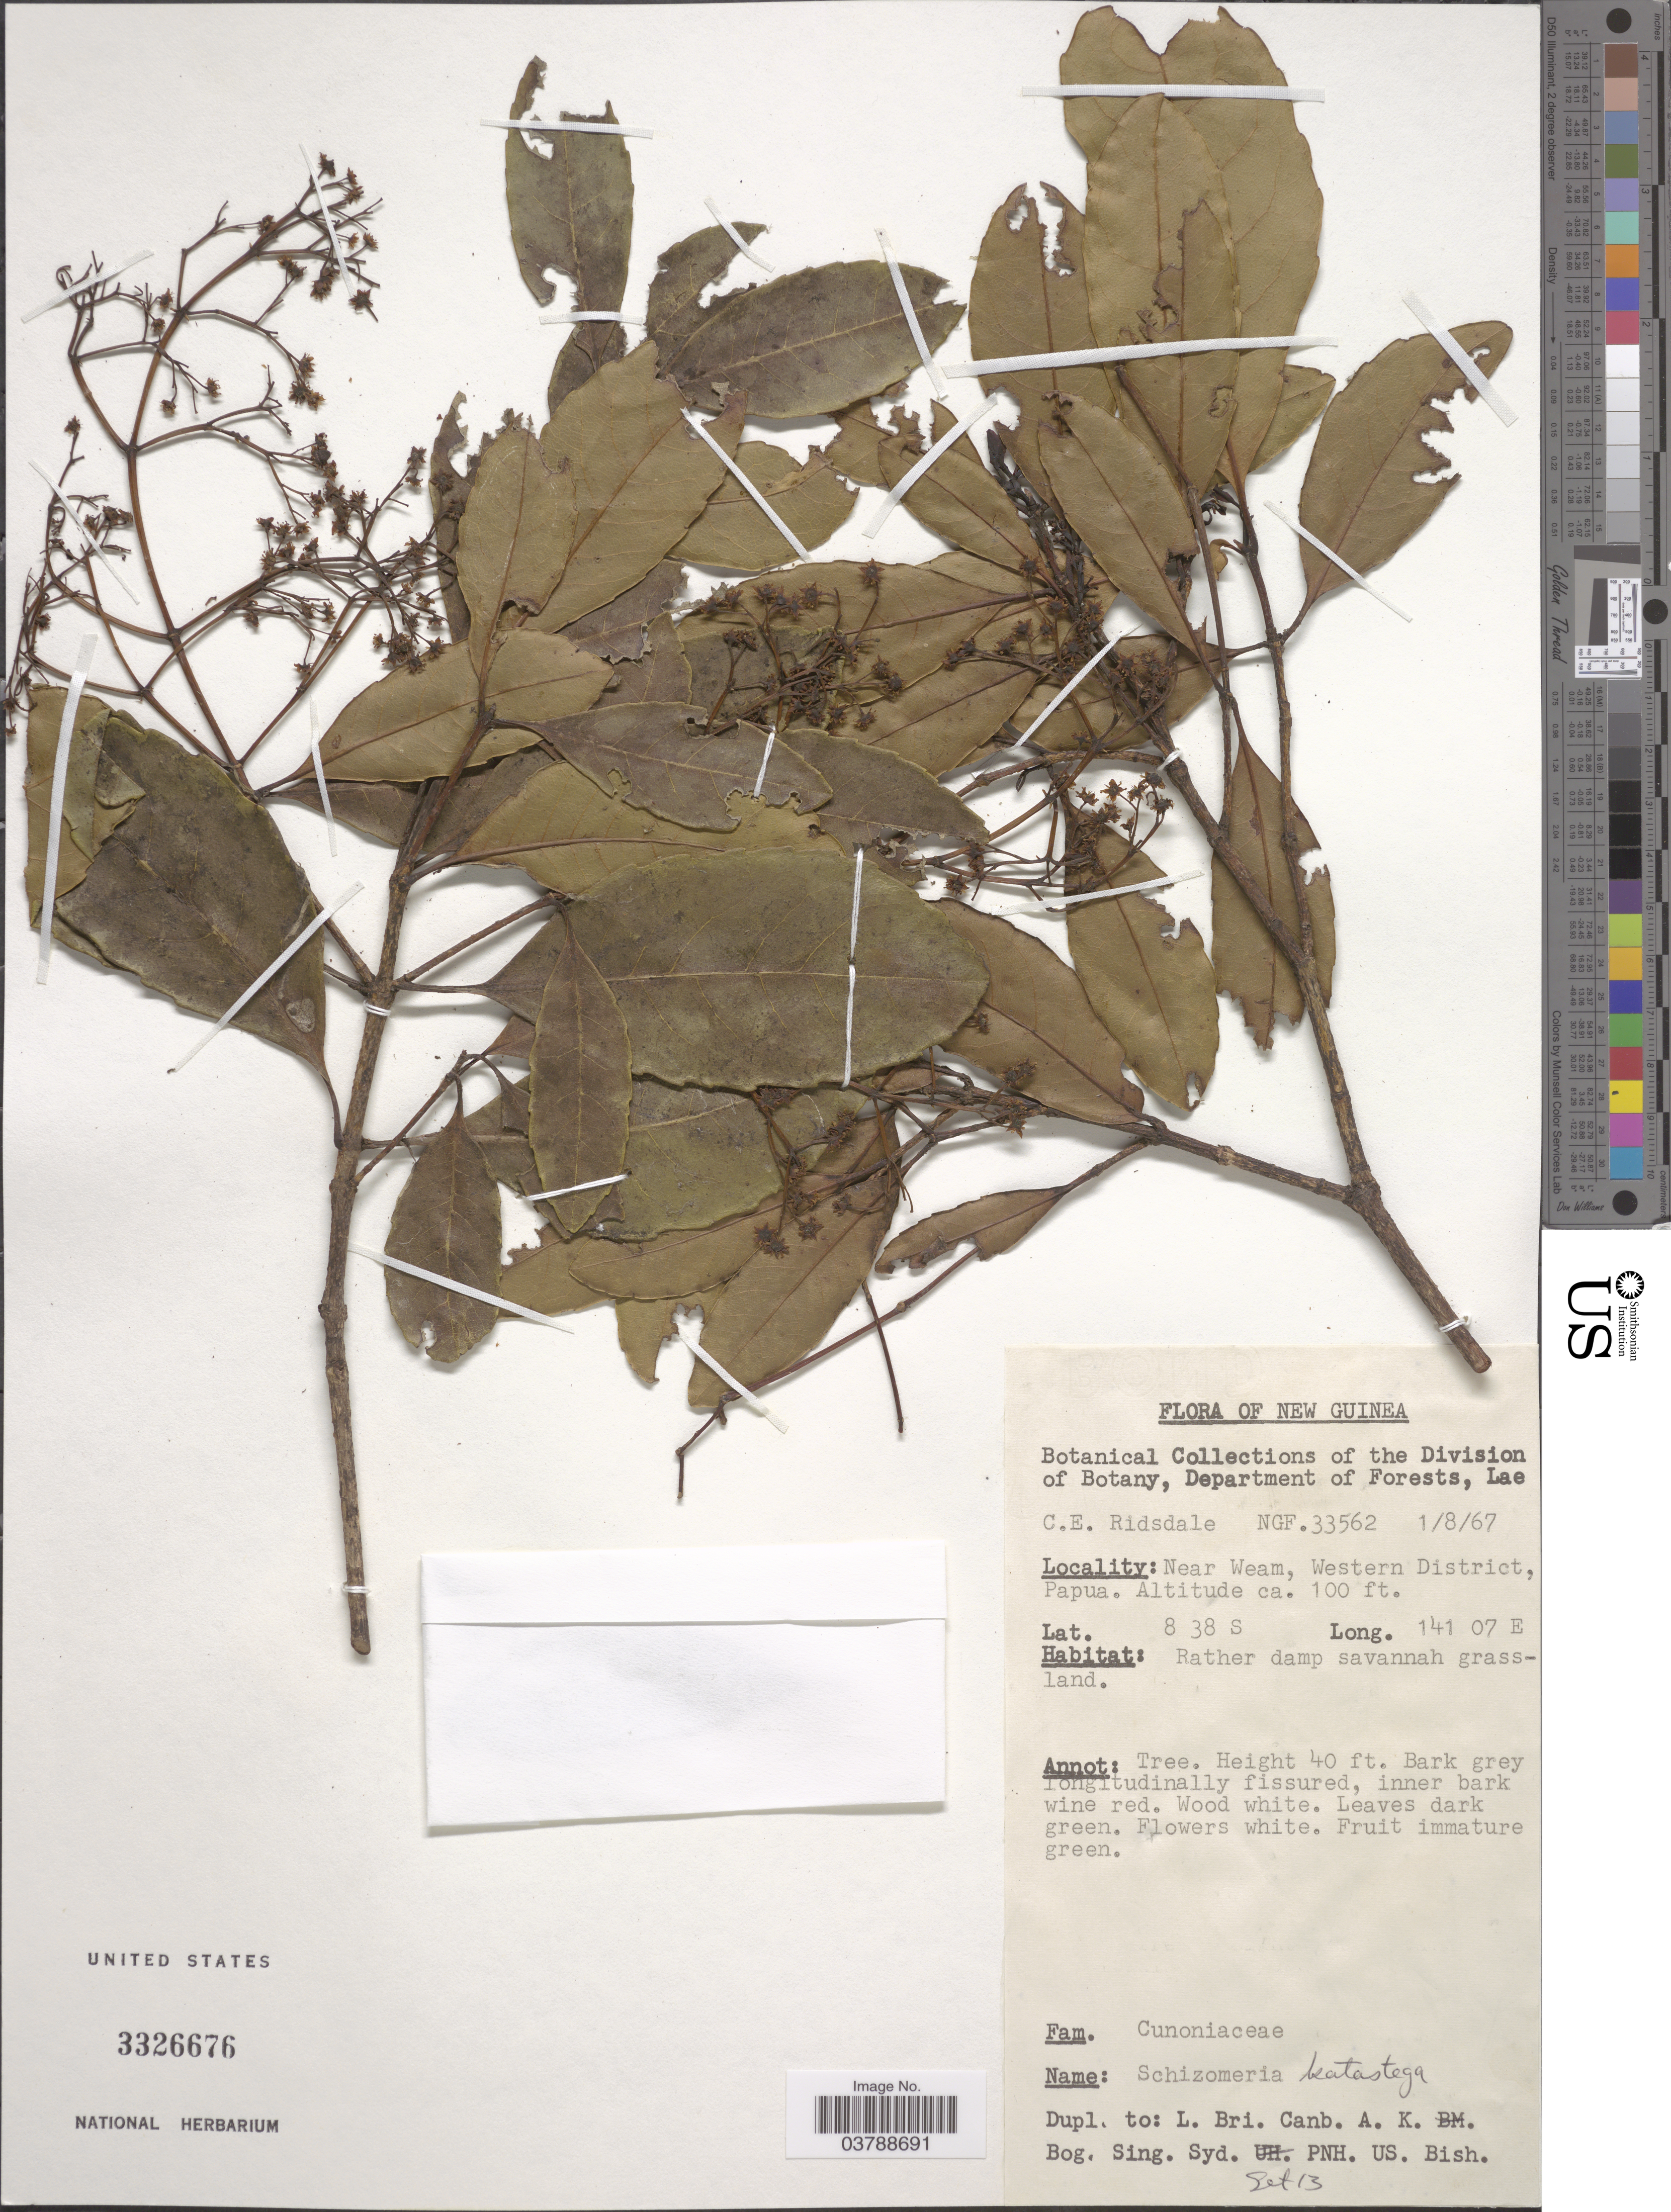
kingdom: Plantae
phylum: Tracheophyta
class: Magnoliopsida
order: Oxalidales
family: Cunoniaceae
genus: Schizomeria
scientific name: Schizomeria katastega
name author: Mattf.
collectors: C. E. Ridsdale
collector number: NGF33562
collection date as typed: Transcribed d/m/y: 1/8/67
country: Papua New Guinea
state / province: Manus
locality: New Guinea. Near Weam, Western District, Papua.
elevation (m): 30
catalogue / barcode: US 3326676